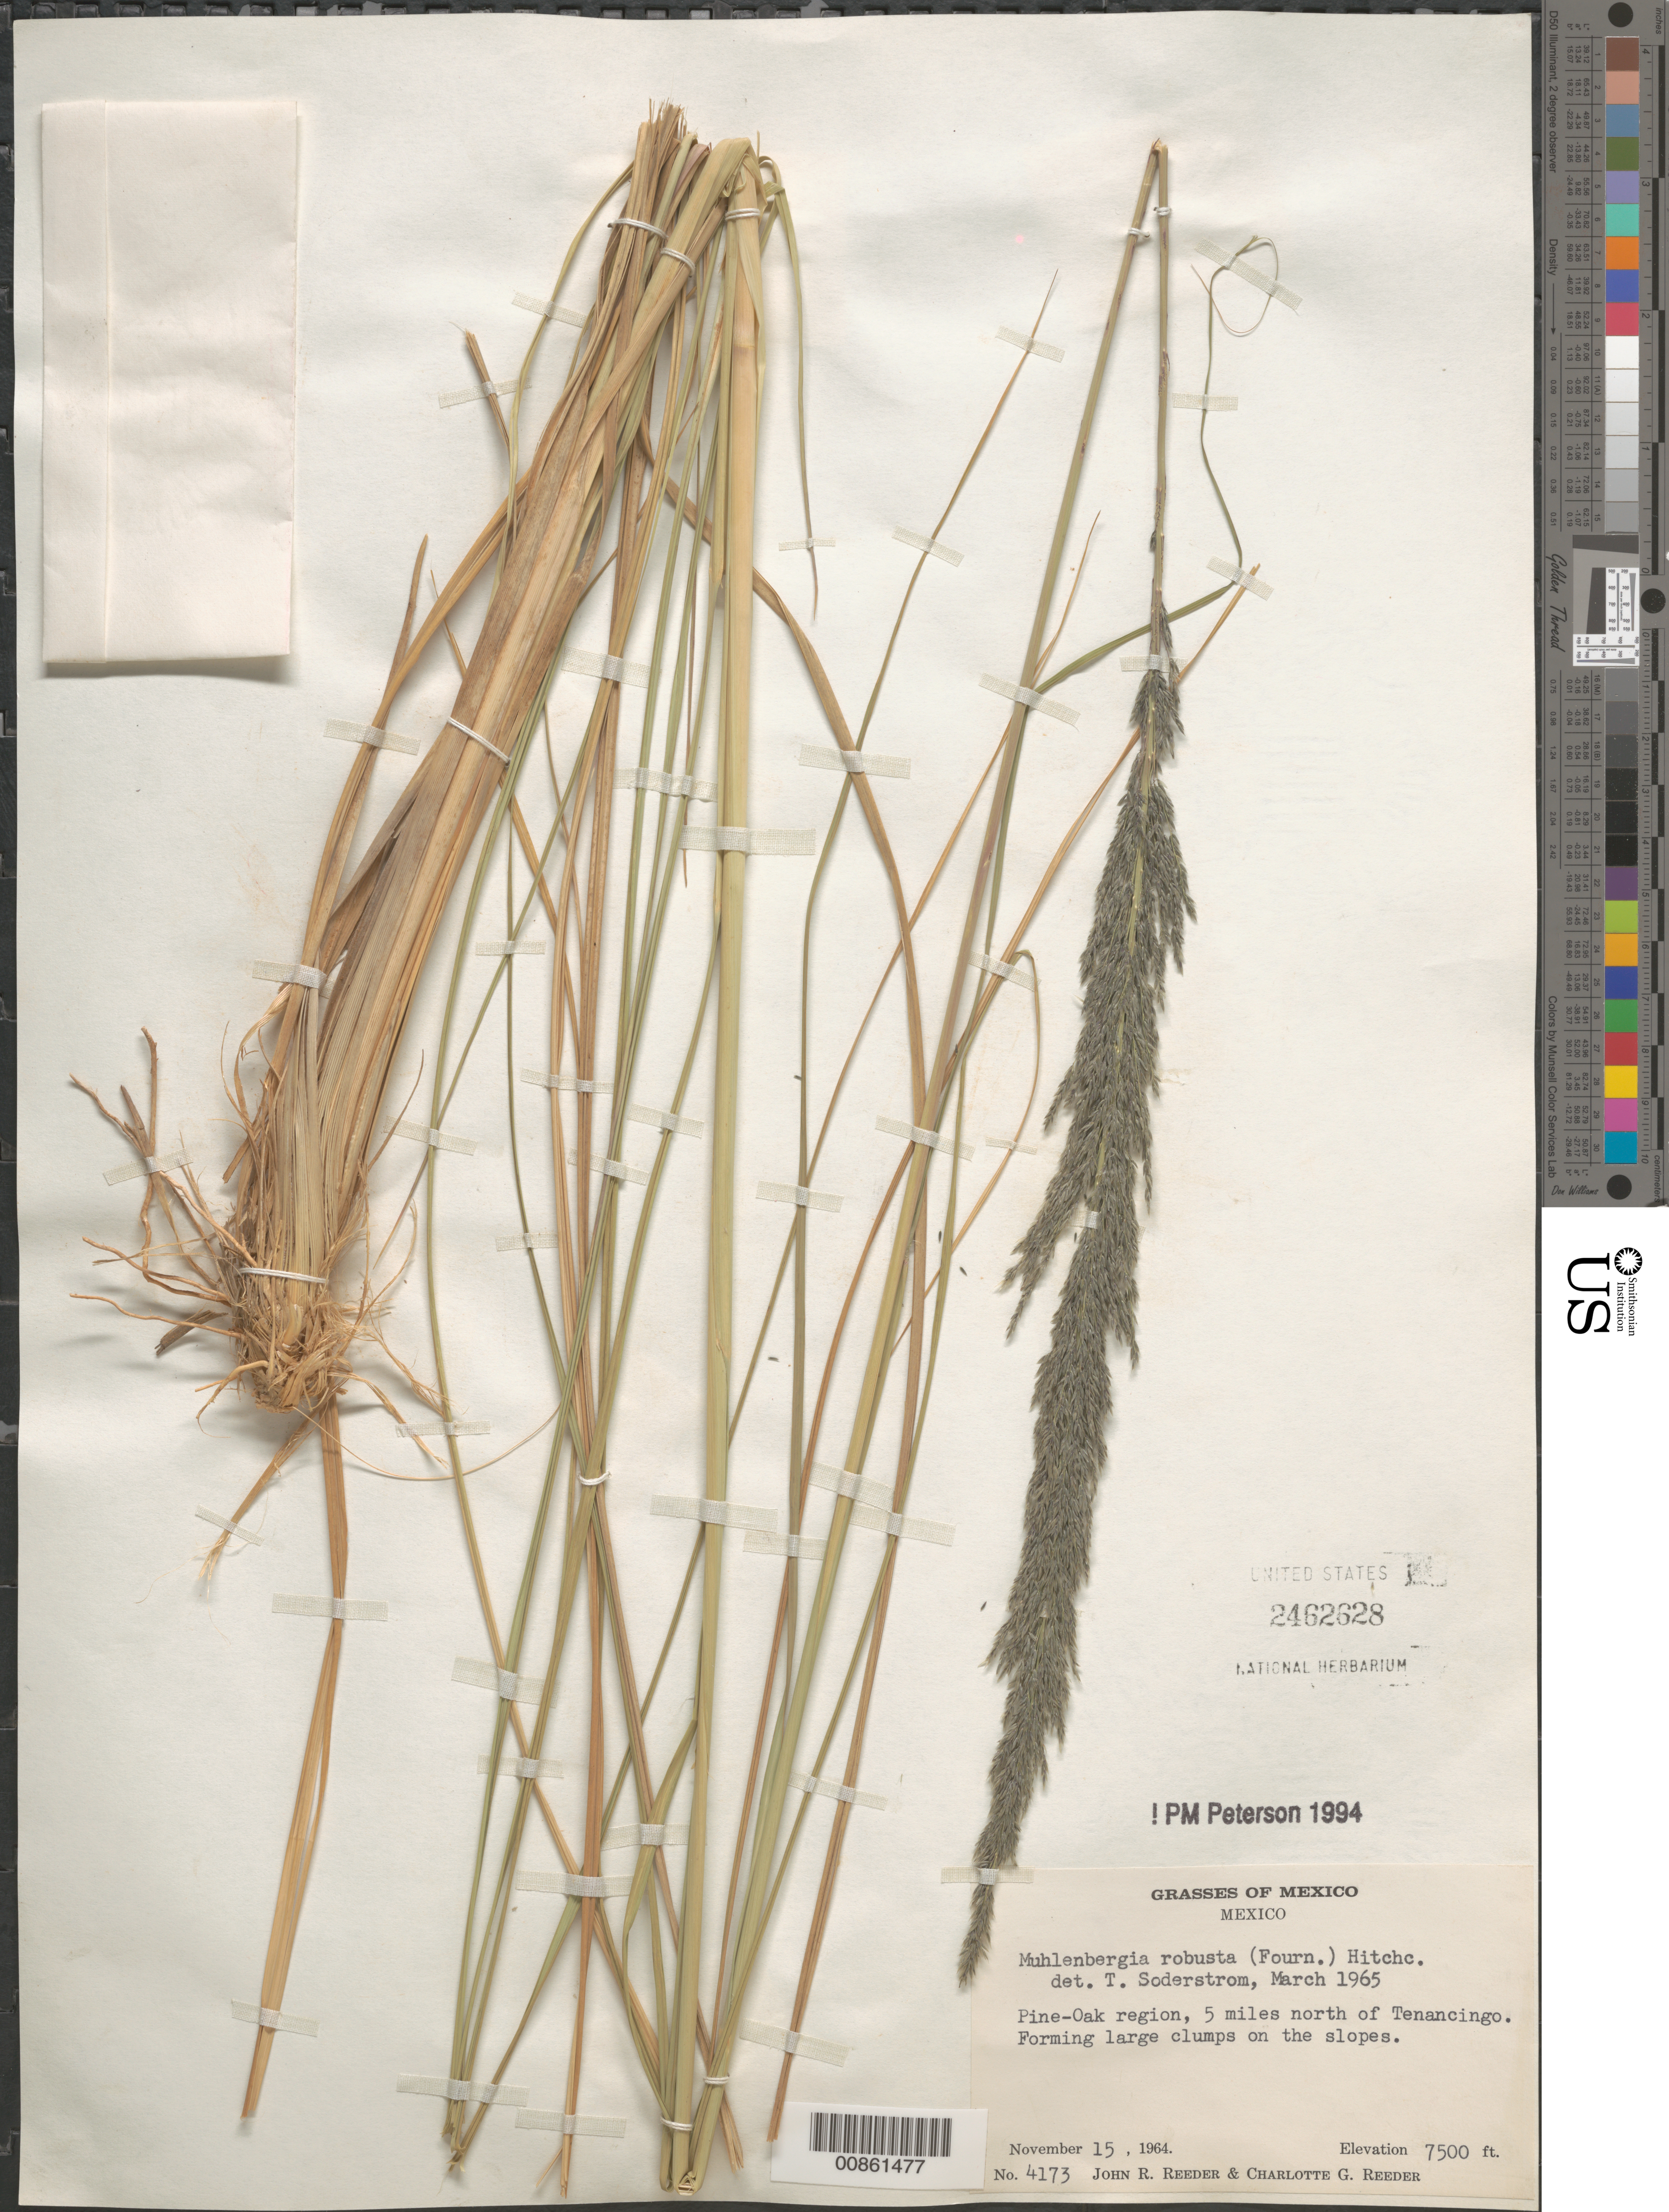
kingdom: Plantae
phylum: Tracheophyta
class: Liliopsida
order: Poales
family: Poaceae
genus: Muhlenbergia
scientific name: Muhlenbergia robusta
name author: (E. Fourn.) Hitchc.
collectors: J. R. Reeder & C. G. Reeder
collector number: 4173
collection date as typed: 15 Nov 1964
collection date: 1964-11-15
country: Mexico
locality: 5 mi N of Tenancingo, Mex.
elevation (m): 2286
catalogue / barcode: US 2462628